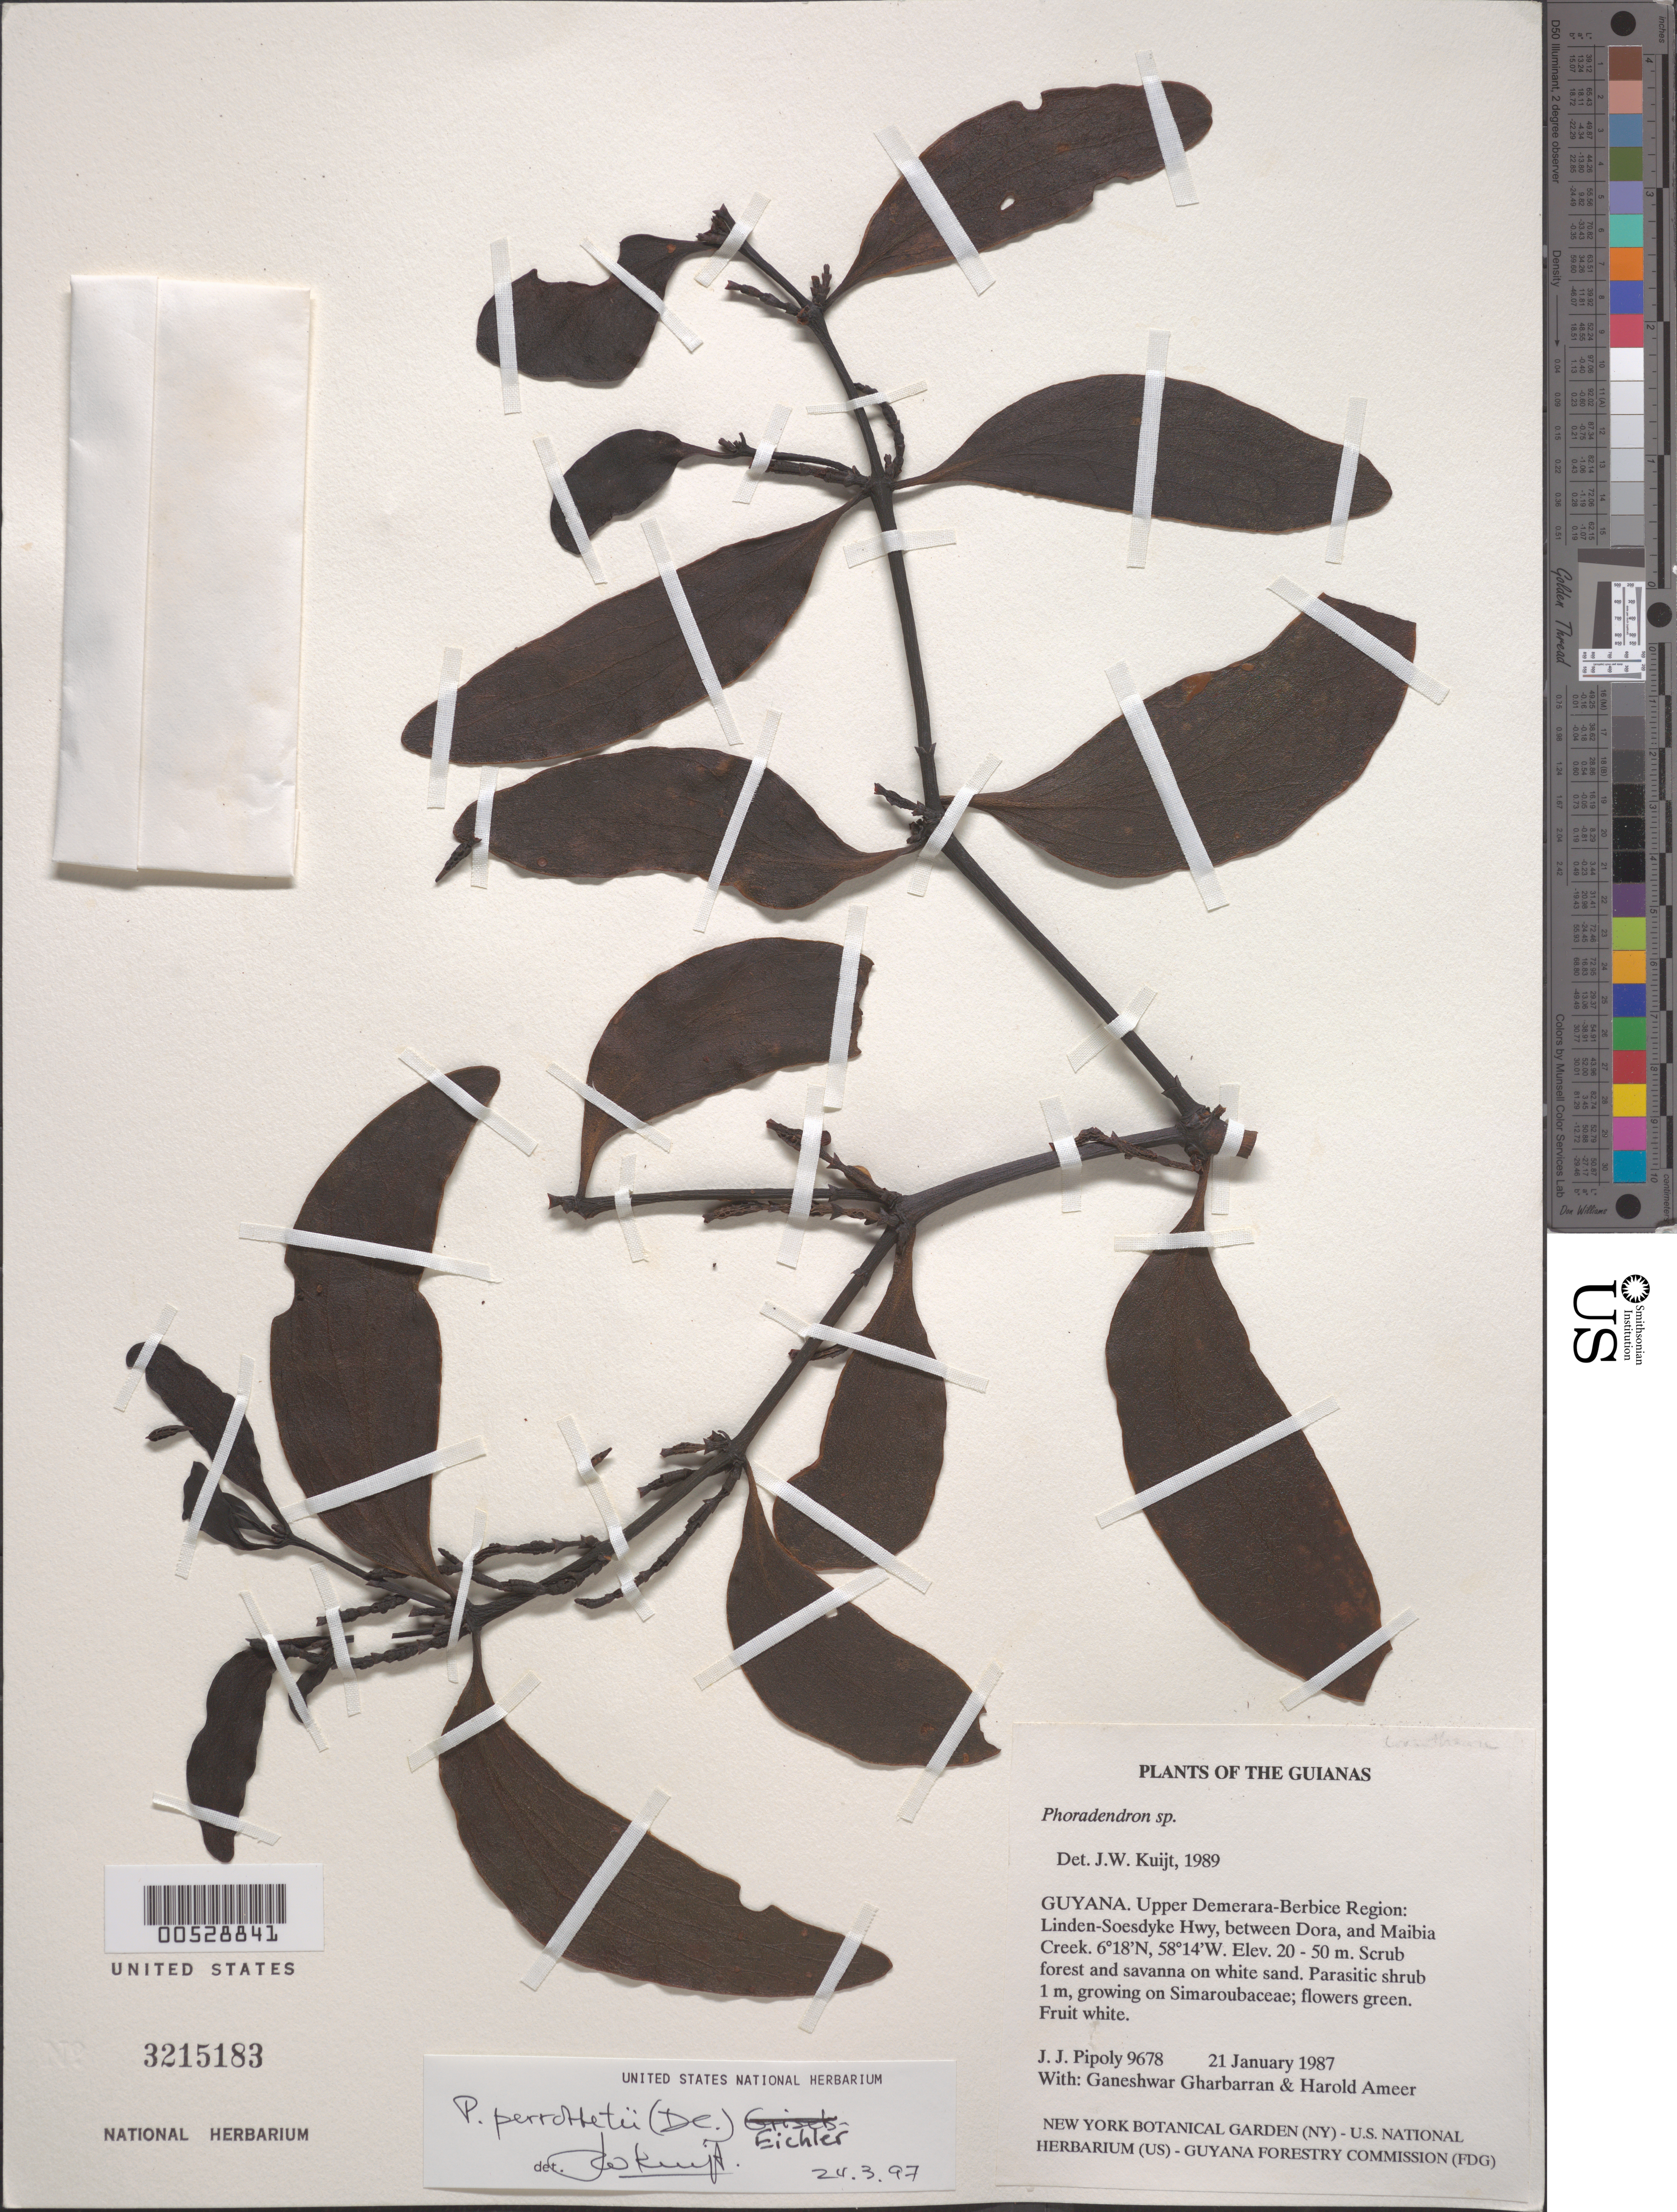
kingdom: Plantae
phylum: Tracheophyta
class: Magnoliopsida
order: Santalales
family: Viscaceae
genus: Phoradendron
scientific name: Phoradendron perrottetii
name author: (DC.) Eichler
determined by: Kuijt, Job, (CANADA)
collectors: J. J. Pipoly, G. Gharbarran & H. Ameer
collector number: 9678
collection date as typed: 21 January 1987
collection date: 1987-01-21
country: Guyana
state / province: U. Demerara-Berbice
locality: Linden-Soesdyke Hwy, between Dora and Maibia Creek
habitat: Scrub forest and savanna on white sand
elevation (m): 20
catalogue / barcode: US 3215183